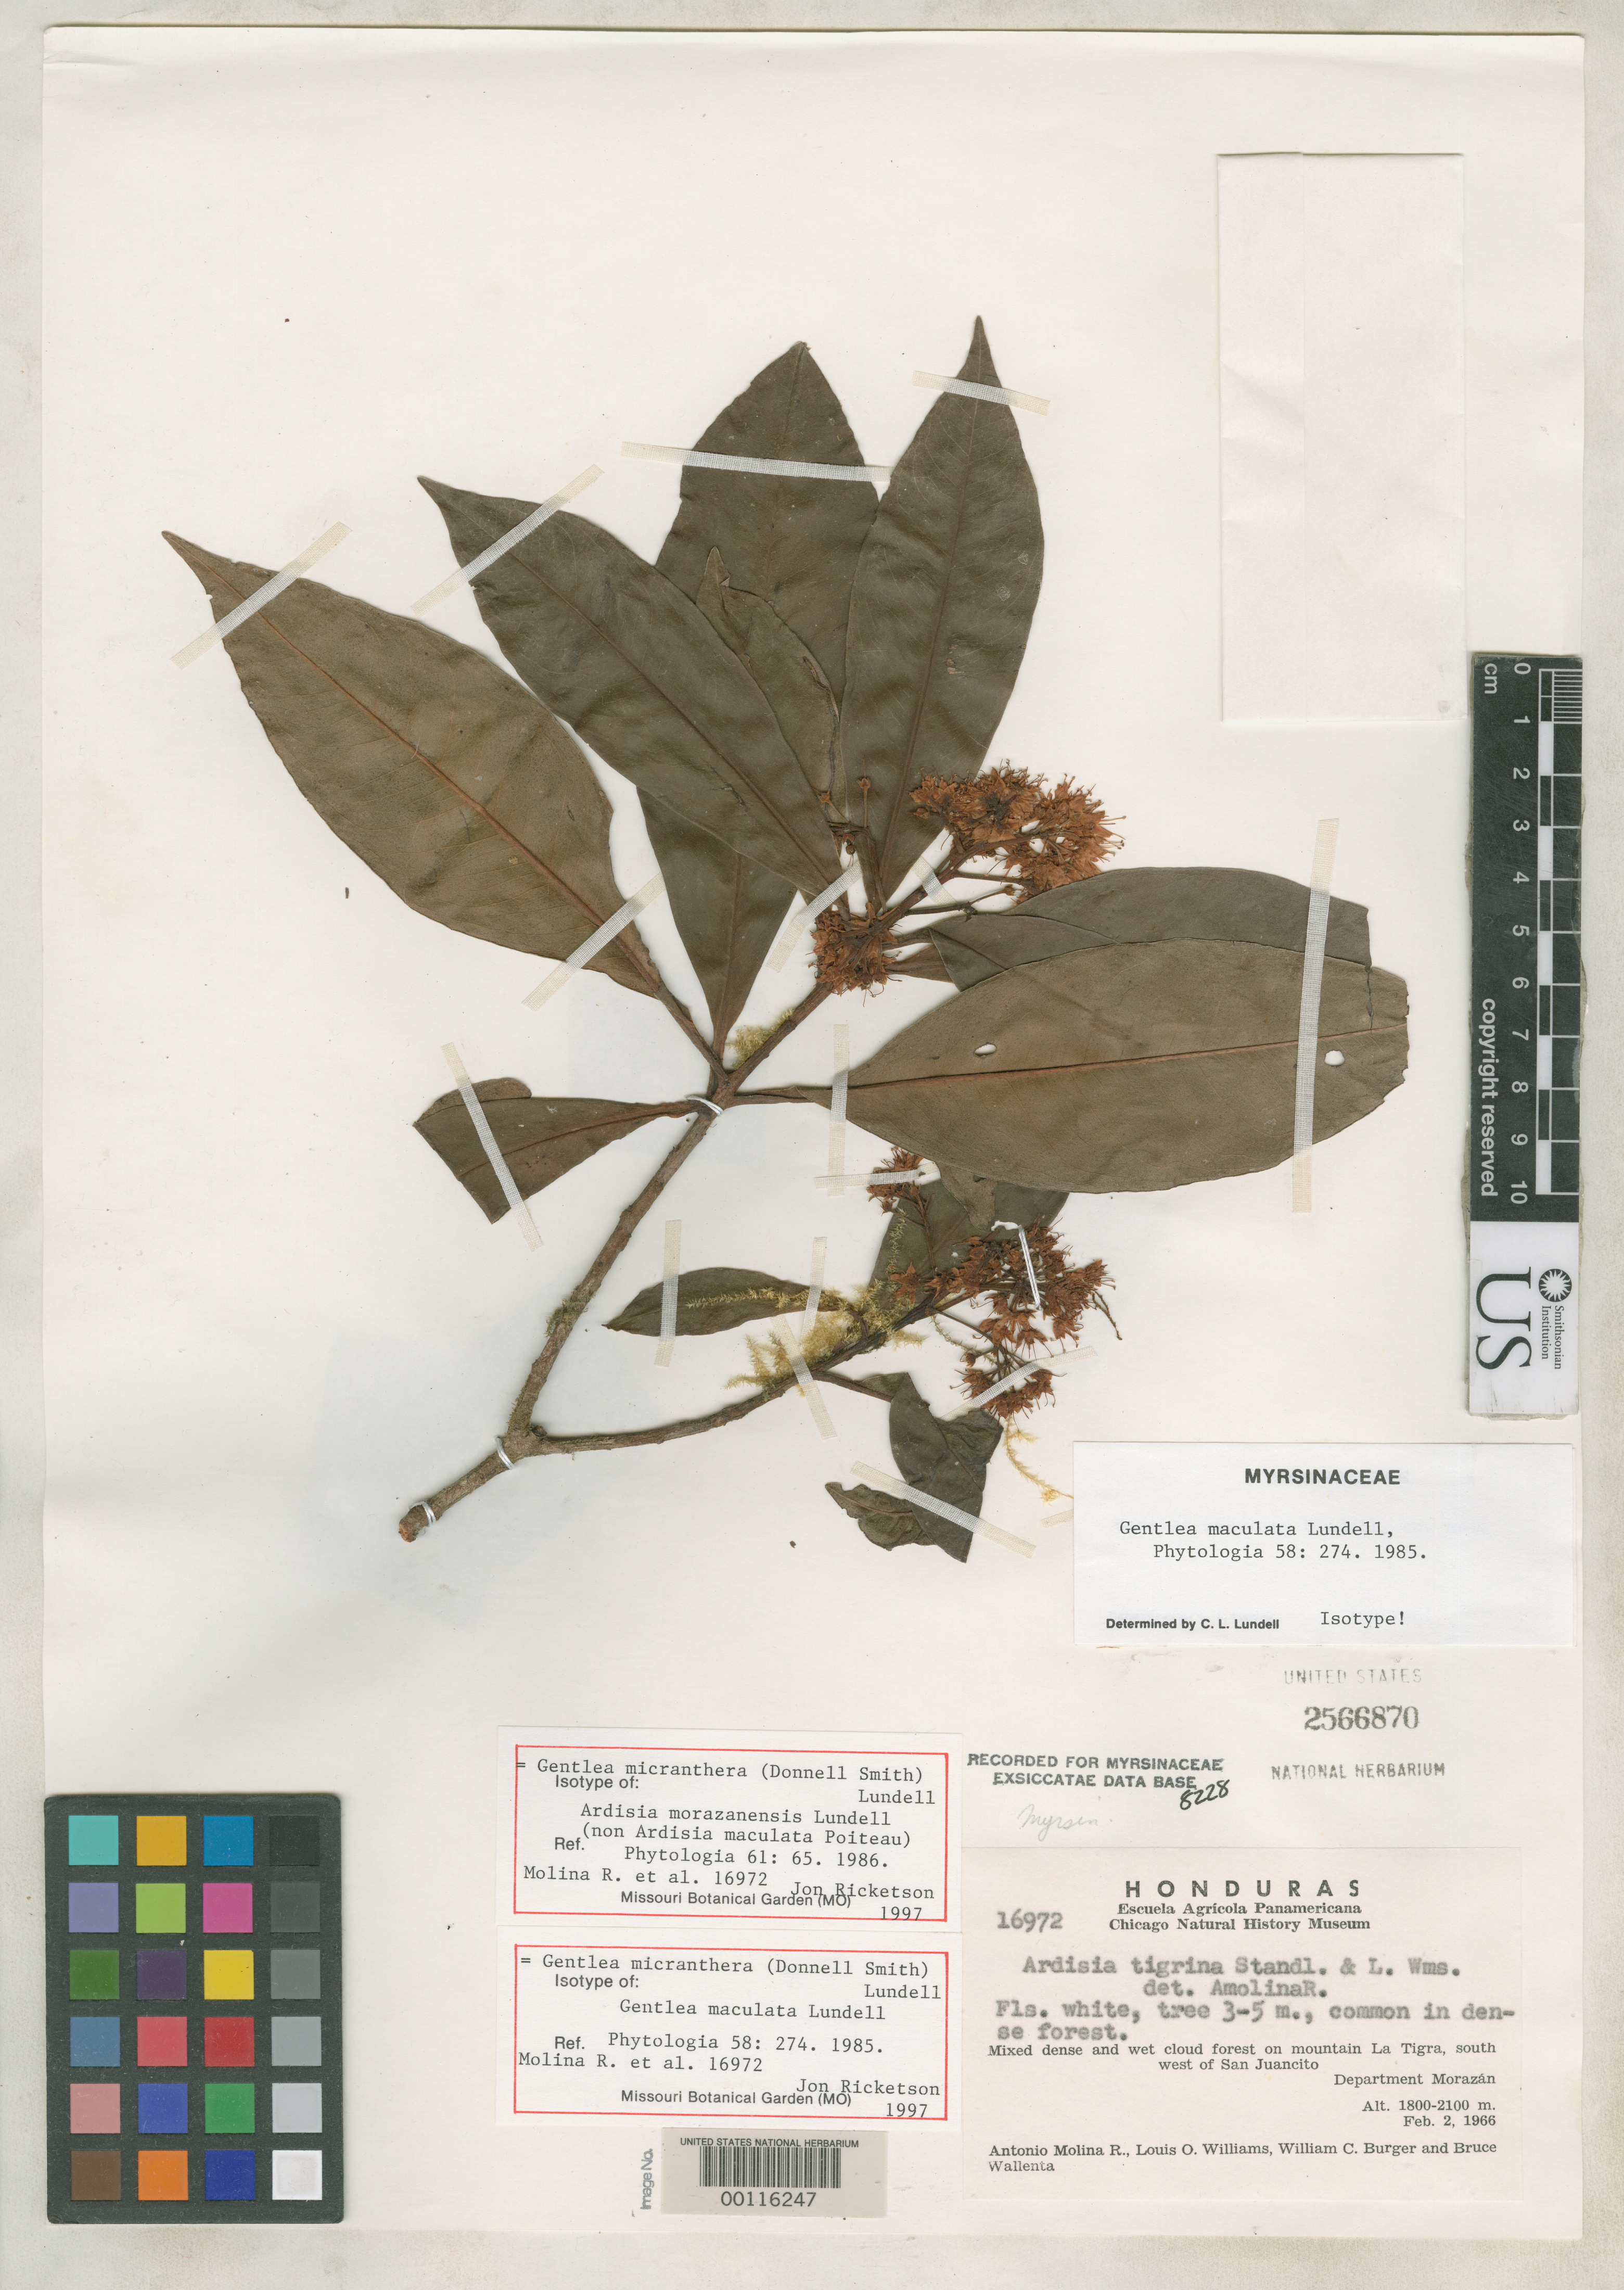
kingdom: Plantae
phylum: Tracheophyta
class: Magnoliopsida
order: Ericales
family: Primulaceae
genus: Gentlea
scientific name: Gentlea maculata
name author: Lundell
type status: Isotype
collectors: A. Molina R., L. O. Williams, W. Burger & B. Wallenta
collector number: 16972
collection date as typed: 02 Feb 1966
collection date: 1966-02-02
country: Honduras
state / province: Fco. Morazán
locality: Mountain of La Tigra, SW of San Juancito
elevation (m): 1800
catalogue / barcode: US 2566870